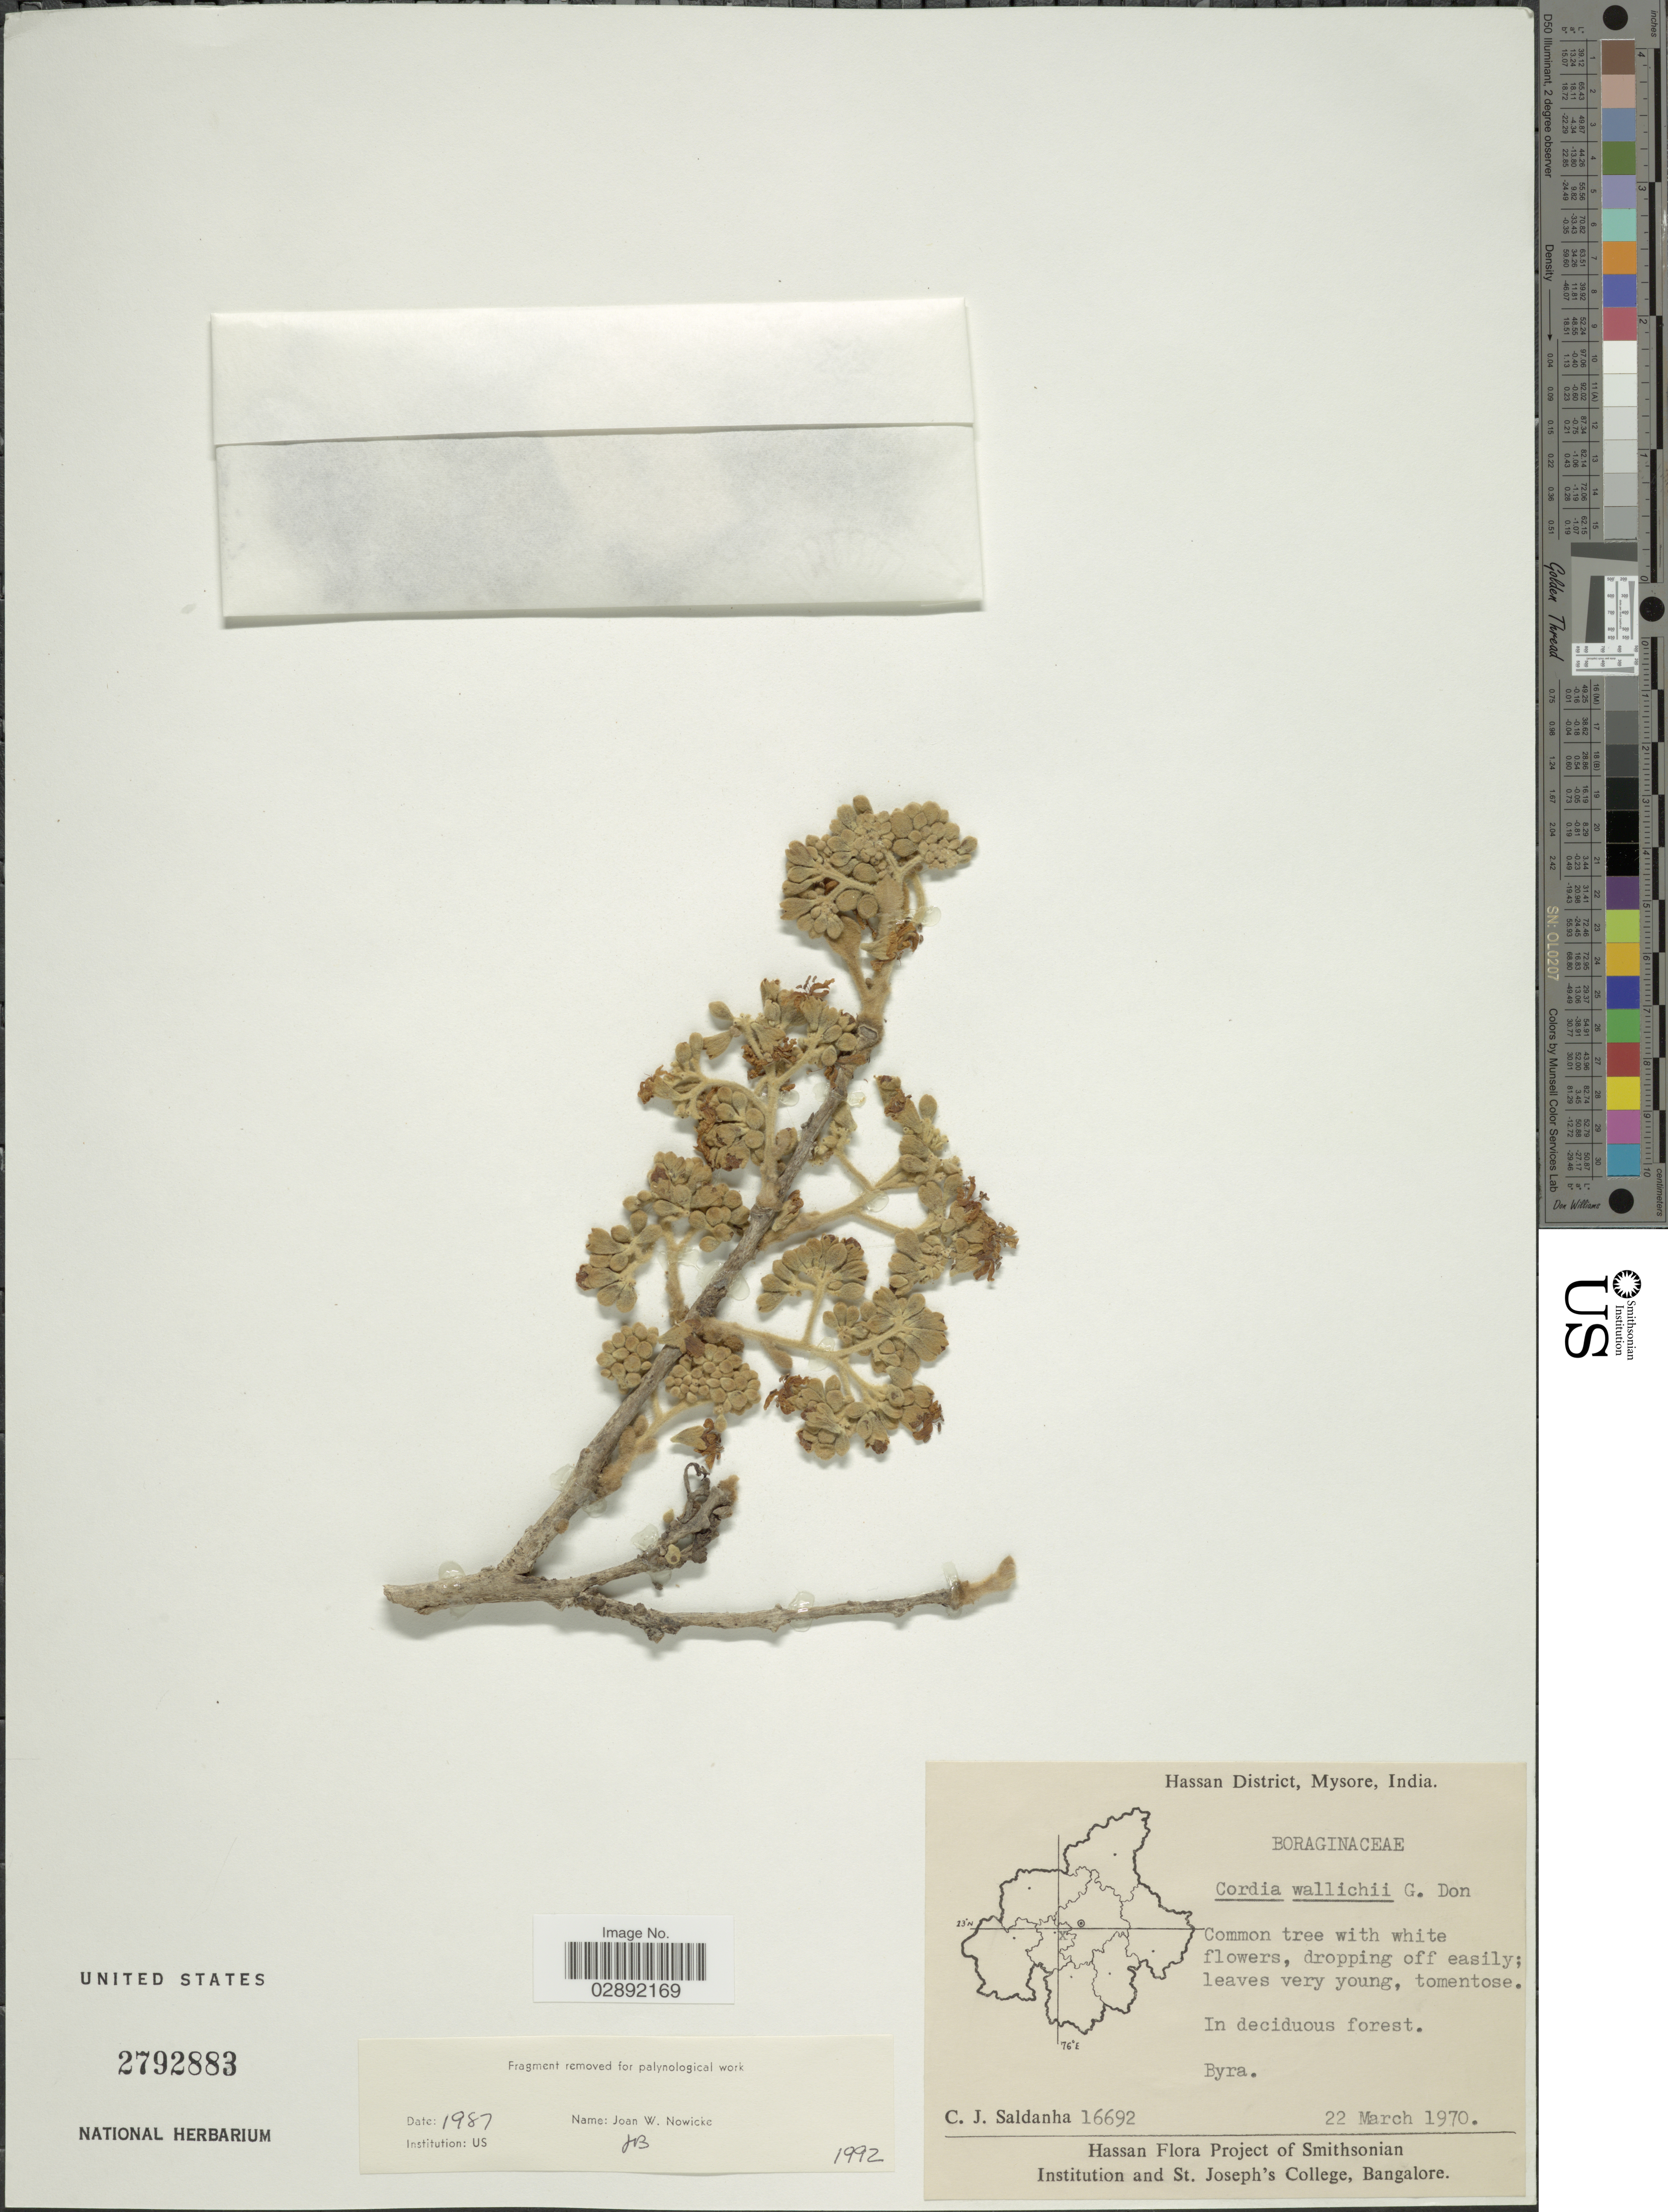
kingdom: Plantae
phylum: Tracheophyta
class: Magnoliopsida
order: Boraginales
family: Cordiaceae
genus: Cordia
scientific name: Cordia wallichii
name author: G. Don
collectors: C. J. Saldanha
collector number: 16692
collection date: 1970-03-22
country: India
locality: Hassan District, Mysore. Byra.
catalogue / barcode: US 2792883